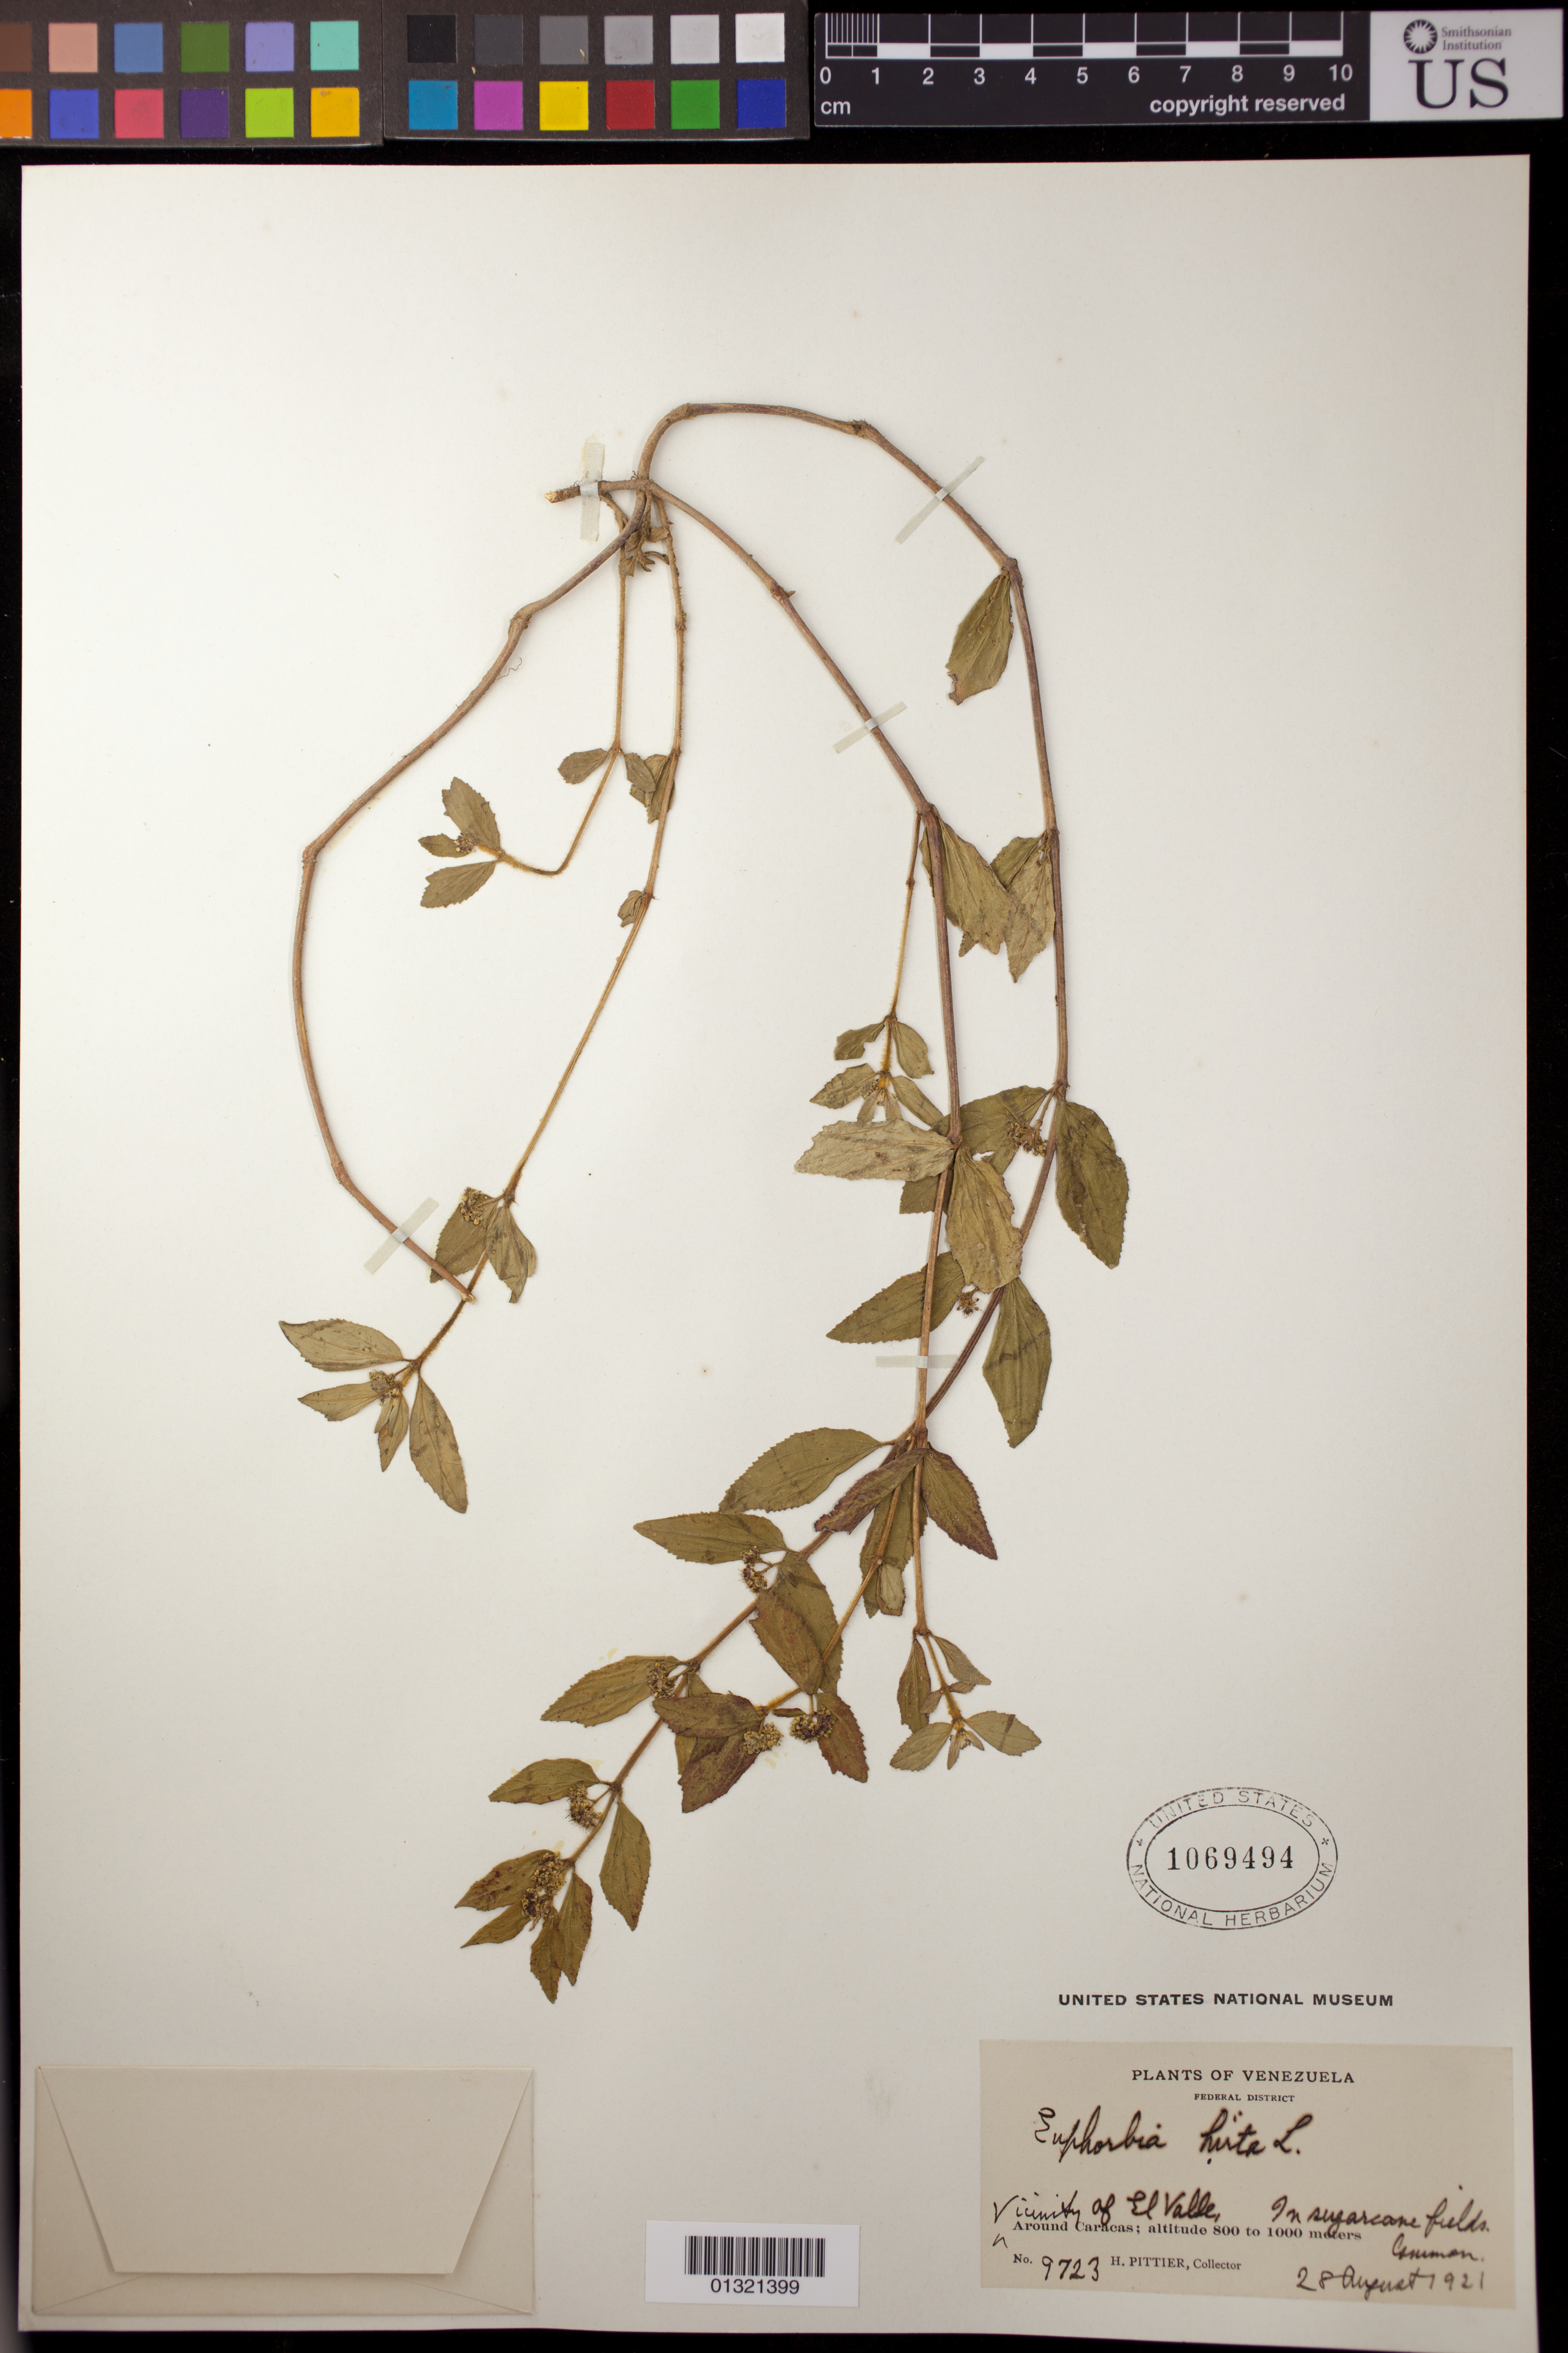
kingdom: Plantae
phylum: Tracheophyta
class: Magnoliopsida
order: Malpighiales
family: Euphorbiaceae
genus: Euphorbia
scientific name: Euphorbia hirta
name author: L.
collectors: H. F. Pittier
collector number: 9723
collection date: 1921-08-28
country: Venezuela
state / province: Distrito Federal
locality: Vicinity of El Valle, Around Caracas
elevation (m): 800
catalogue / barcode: US 1069494